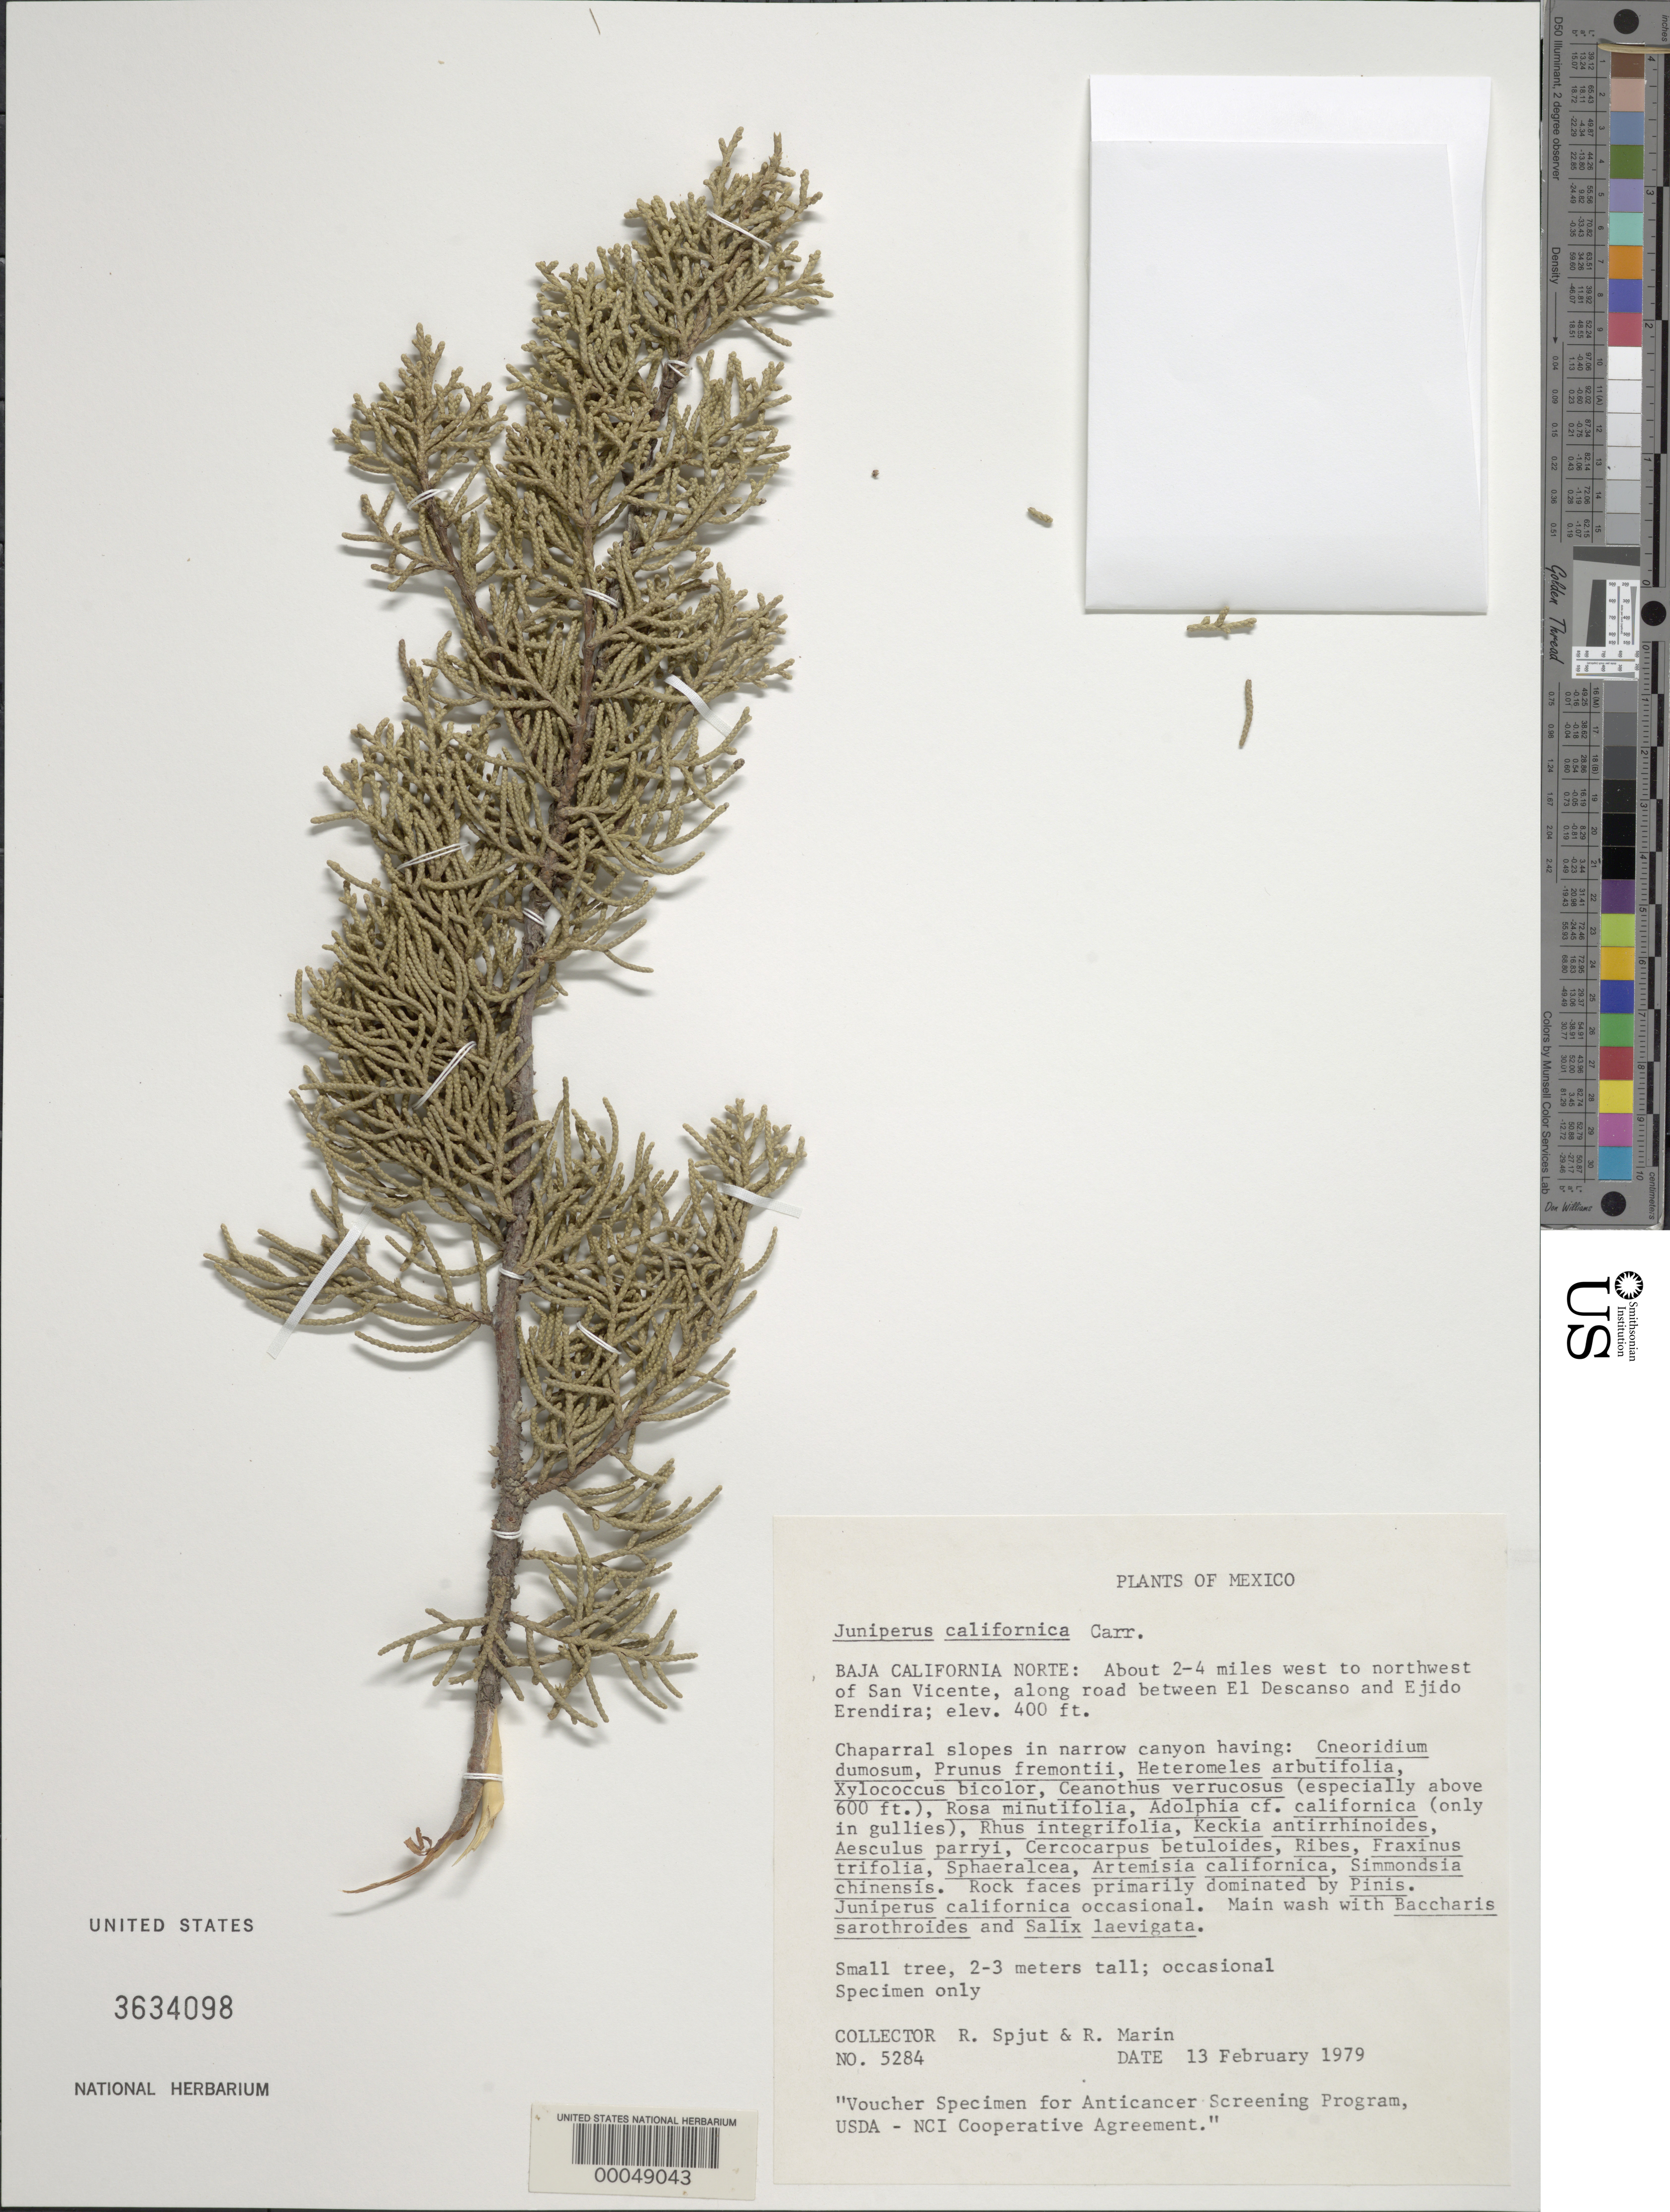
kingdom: Plantae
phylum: Tracheophyta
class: Pinopsida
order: Pinales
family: Cupressaceae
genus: Juniperus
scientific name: Juniperus californica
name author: Carrière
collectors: R. Spjut & R. Williams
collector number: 5284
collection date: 1979-02-13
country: Mexico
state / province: Baja California Norte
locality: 2-4 miles west to northwest of San Vicente, along road between El Descanso and Ejido Erendira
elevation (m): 122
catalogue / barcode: US 3634098